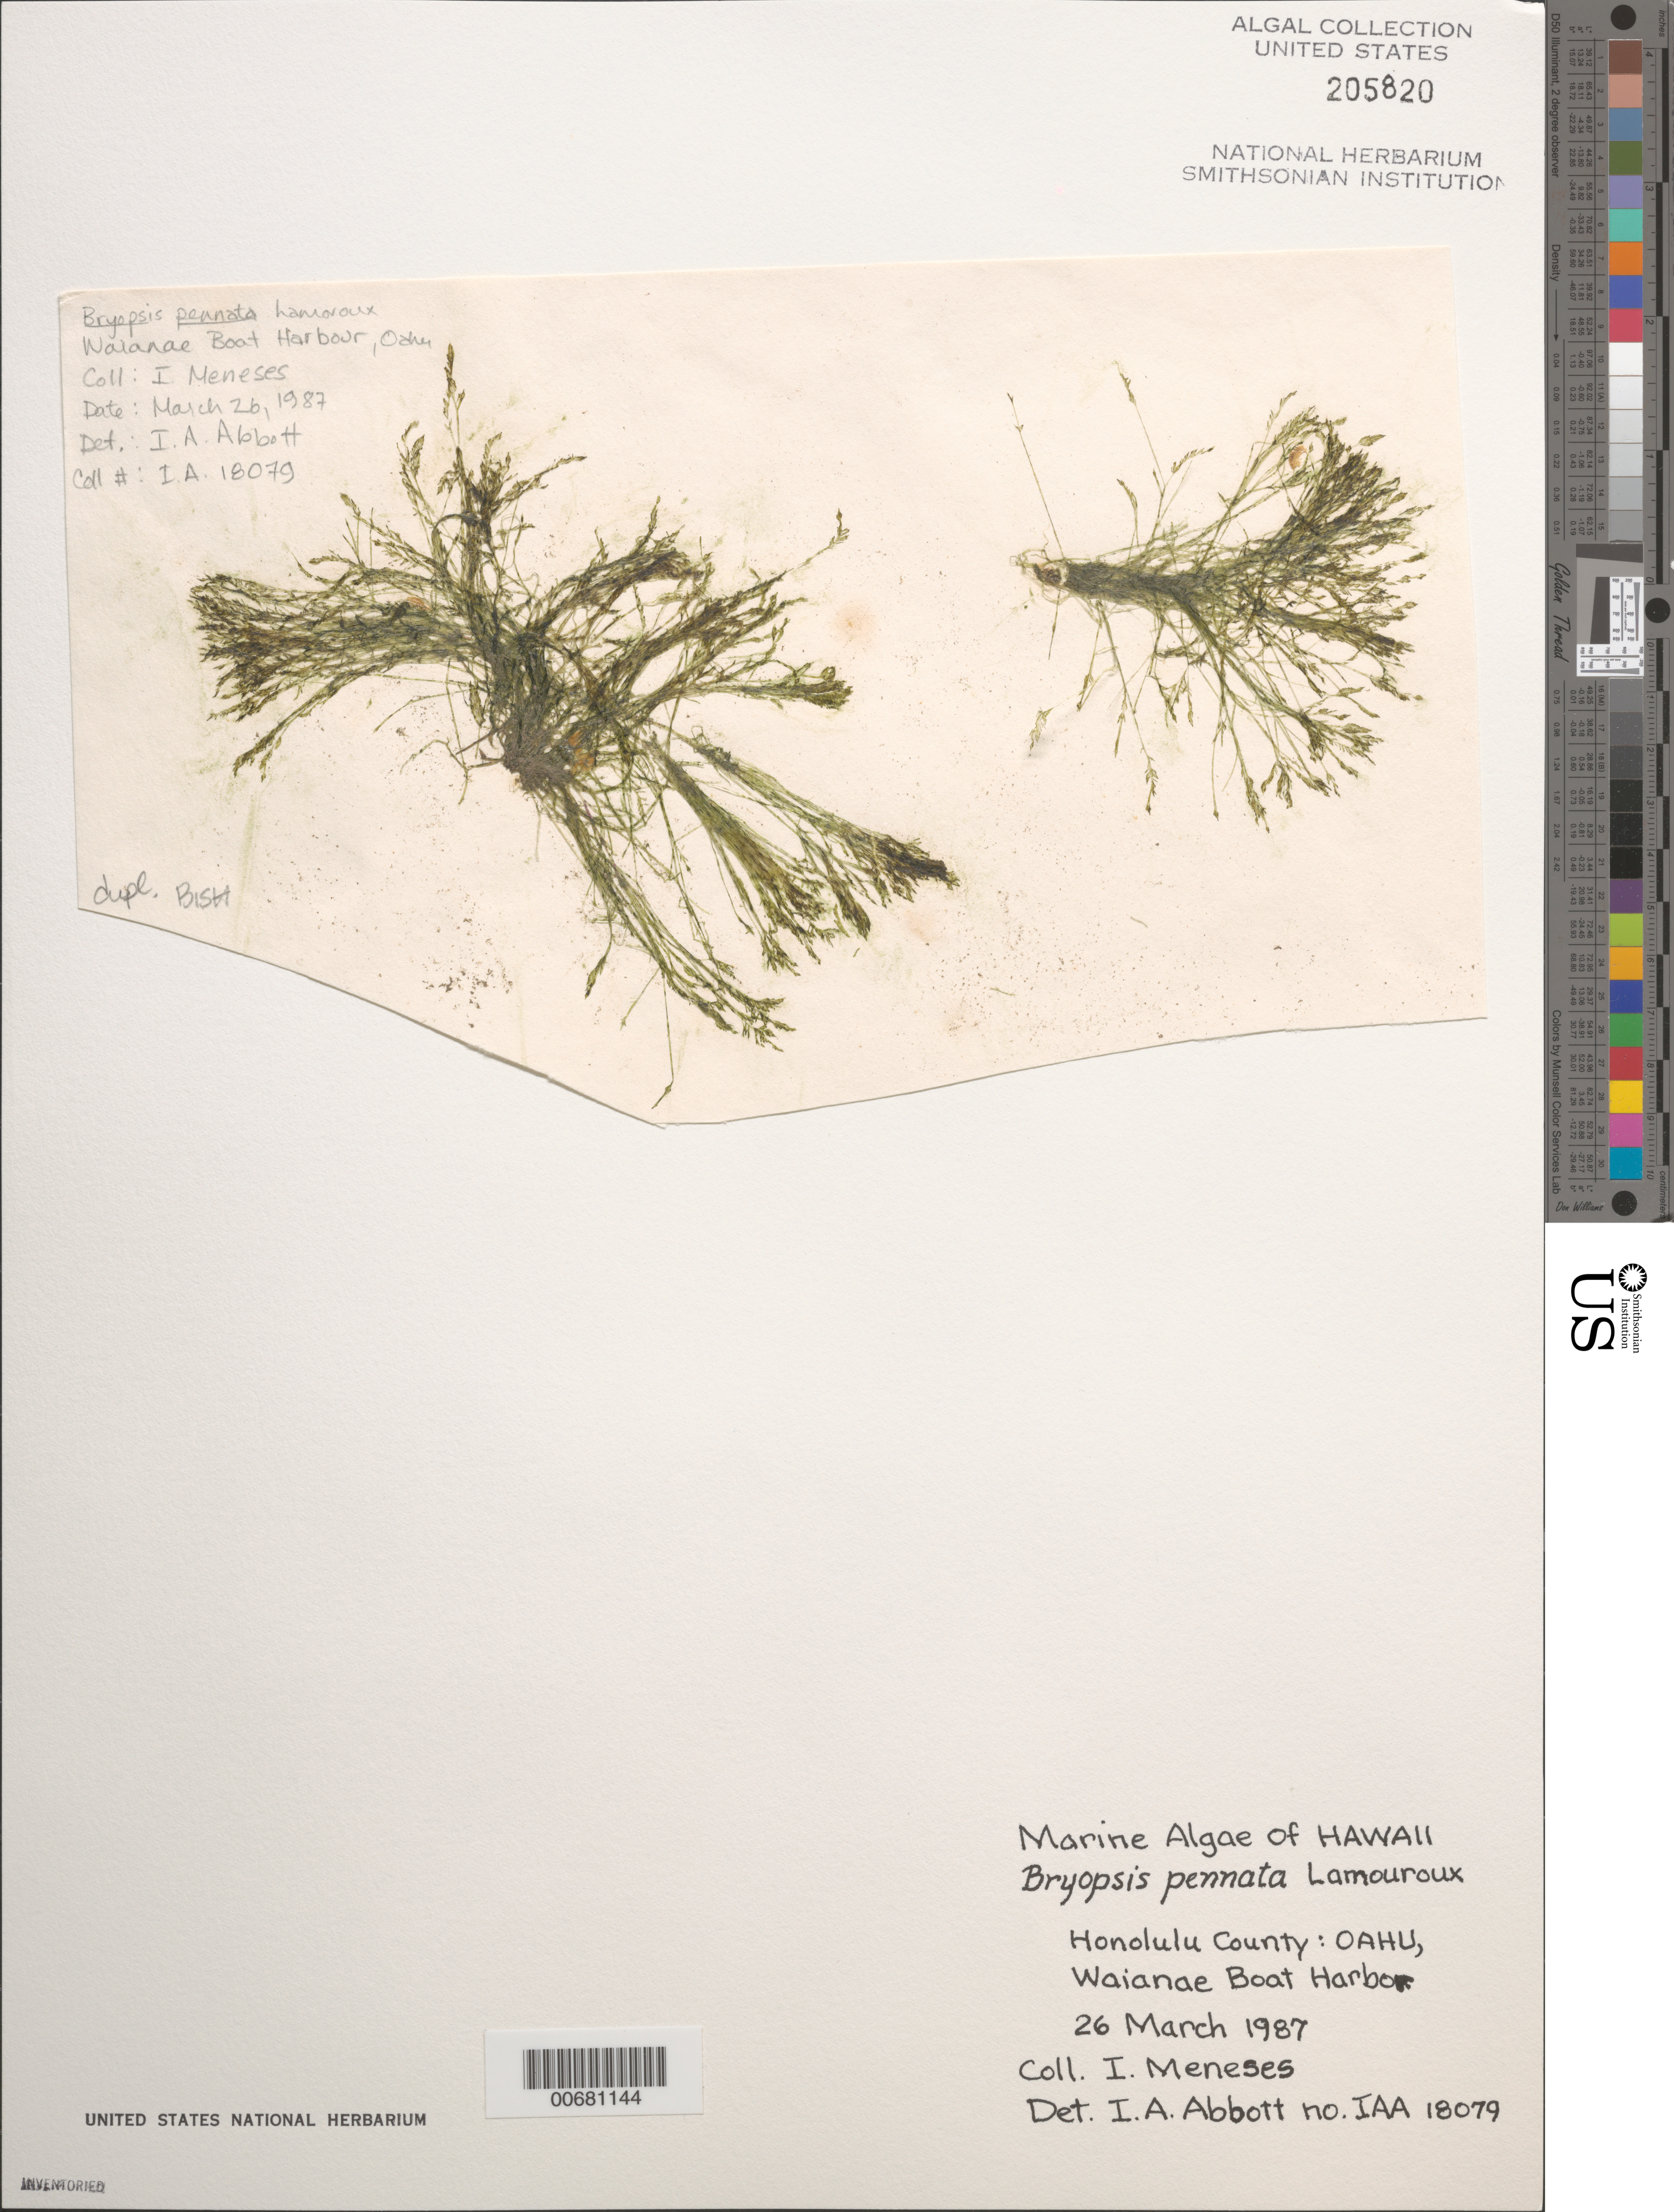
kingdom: Plantae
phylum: Chlorophyta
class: Ulvophyceae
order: Bryopsidales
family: Bryopsidaceae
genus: Bryopsis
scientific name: Bryopsis pennata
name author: J.V.Lamouroux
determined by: Abbott, Isabella A.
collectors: I. Meneses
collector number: IAA 18079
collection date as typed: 26 Mar 1987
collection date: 1987-03-26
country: United States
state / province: Hawaii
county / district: Honolulu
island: Oahu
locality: Waianae Boat Harbor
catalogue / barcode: US 205820